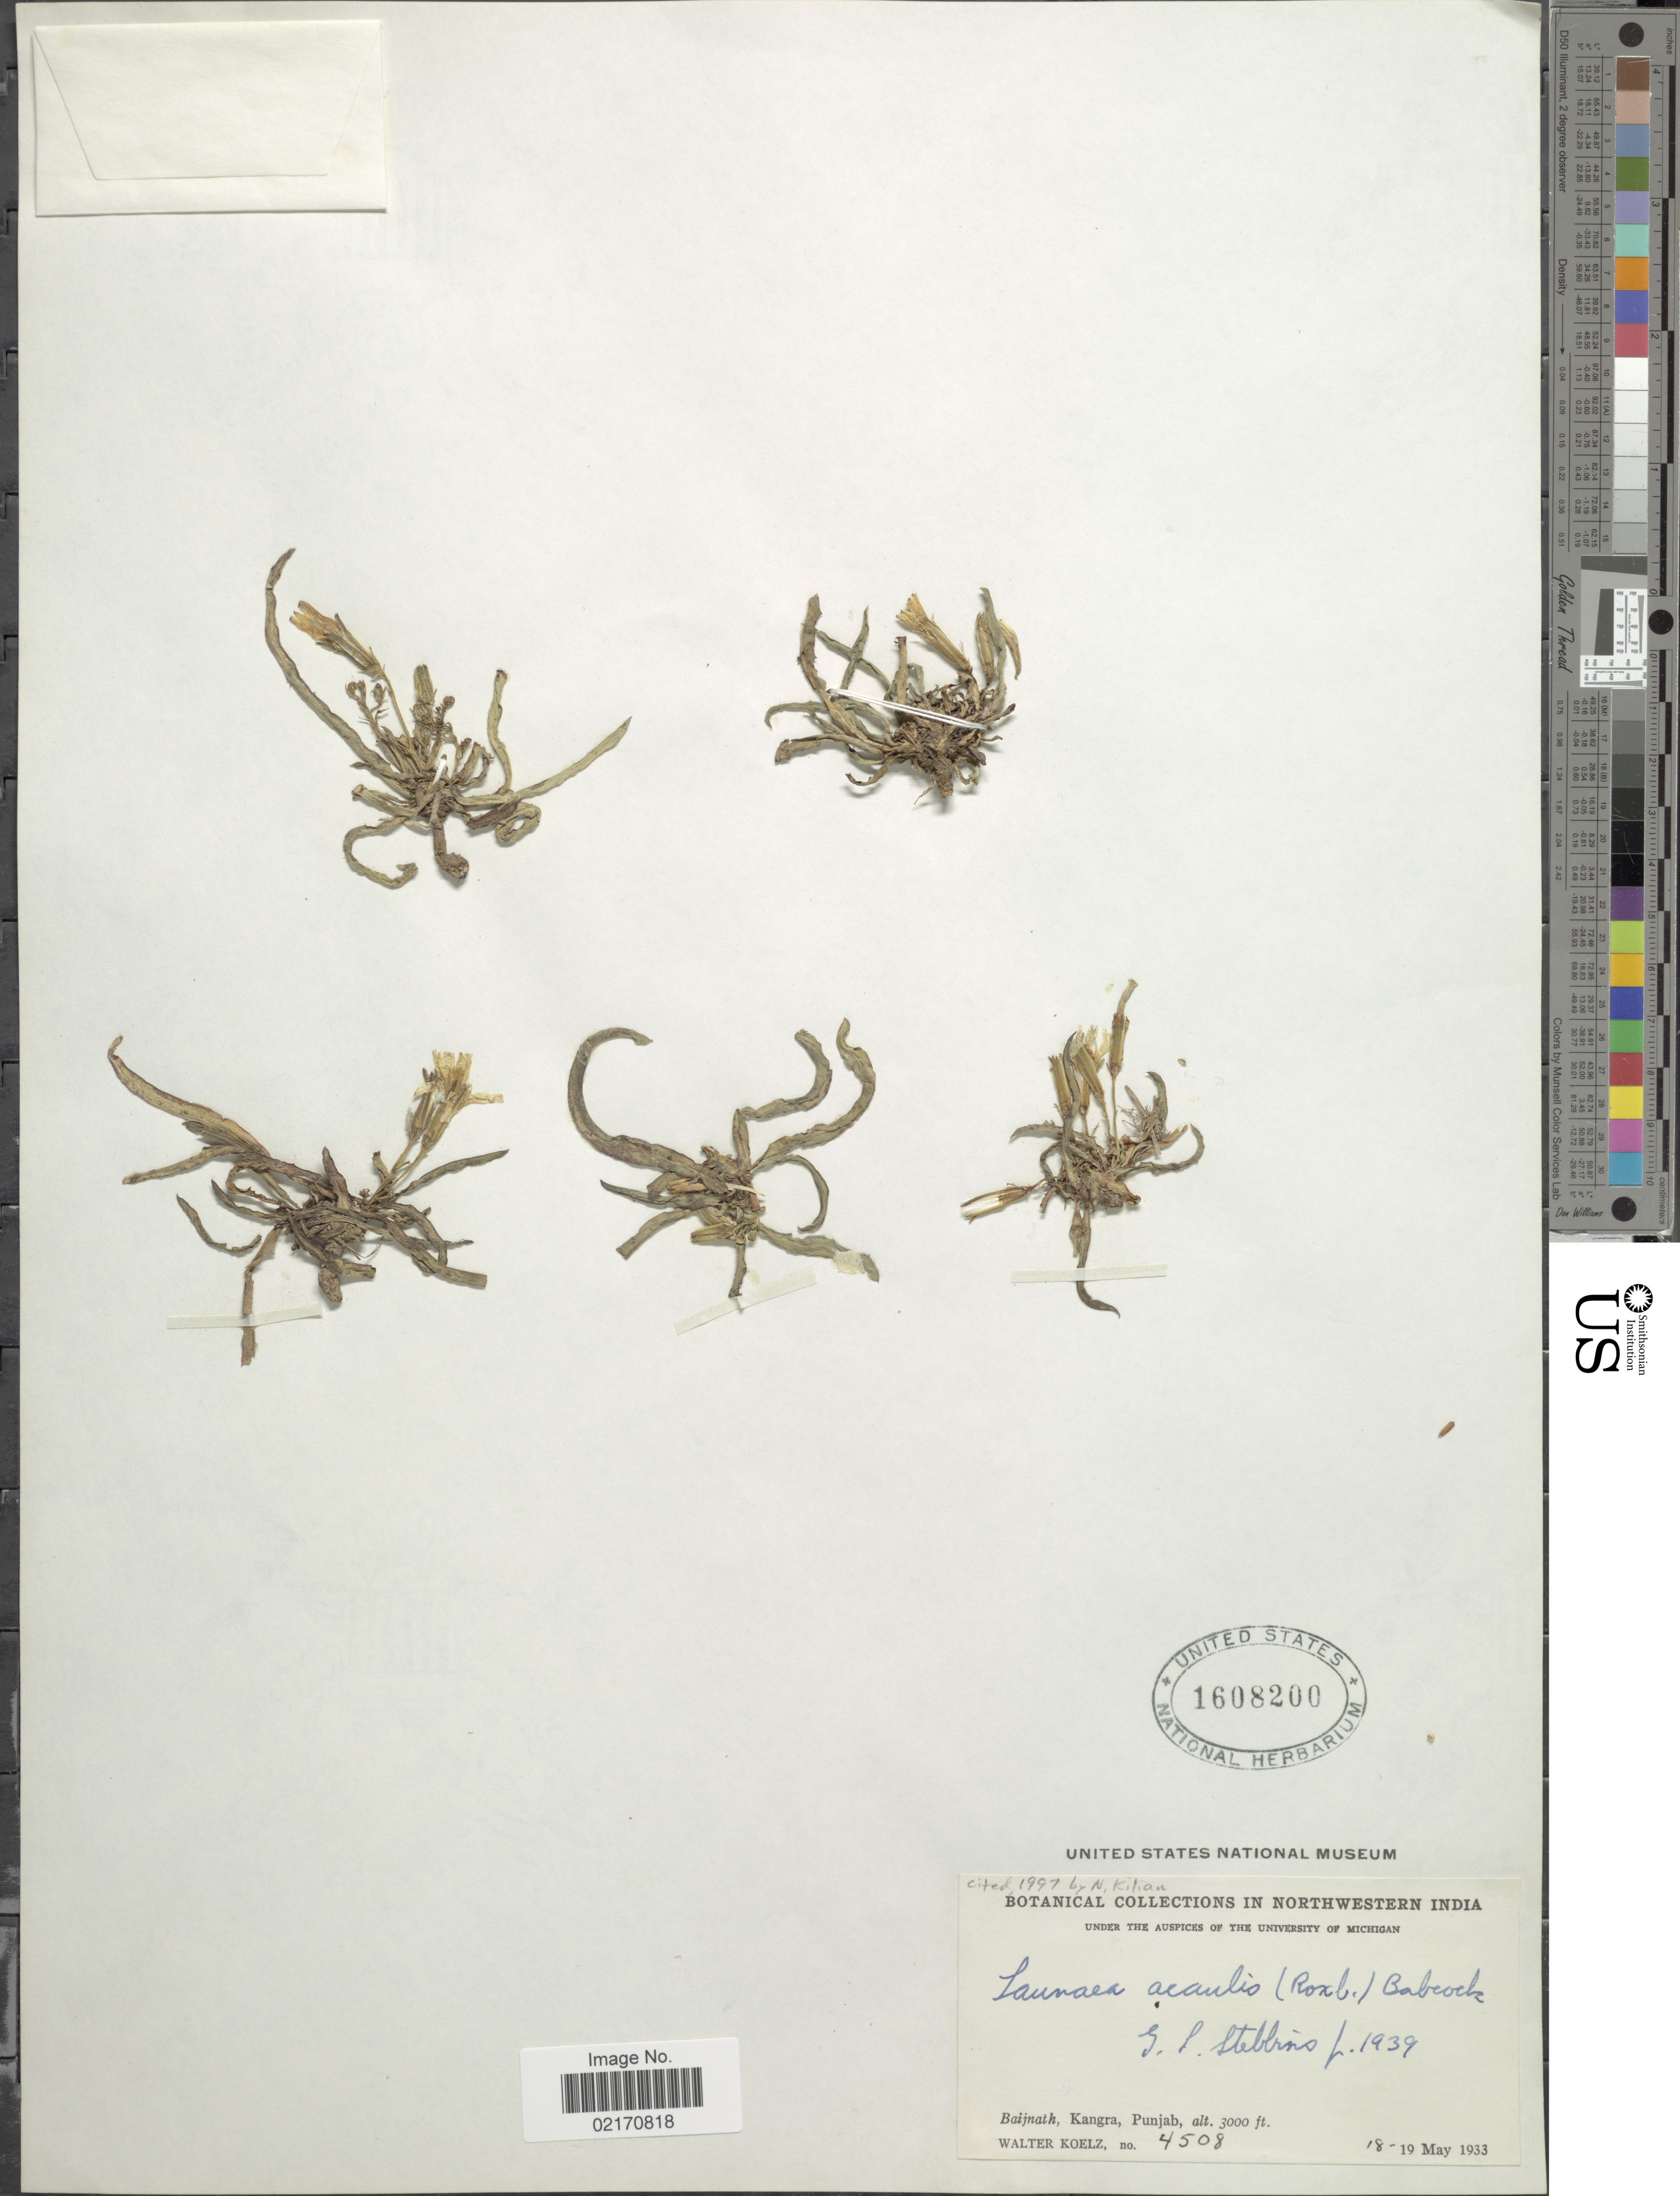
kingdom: Plantae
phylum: Tracheophyta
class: Magnoliopsida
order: Asterales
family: Asteraceae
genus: Launaea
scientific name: Launaea acaulis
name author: (Roxb.) Kerr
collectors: W. N. Koelz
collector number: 4508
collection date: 1933-05-18/1933-05-19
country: India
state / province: Himachal Pradesh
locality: Northwestern India, Baijnath, Kangra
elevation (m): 914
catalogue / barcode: US 1608200